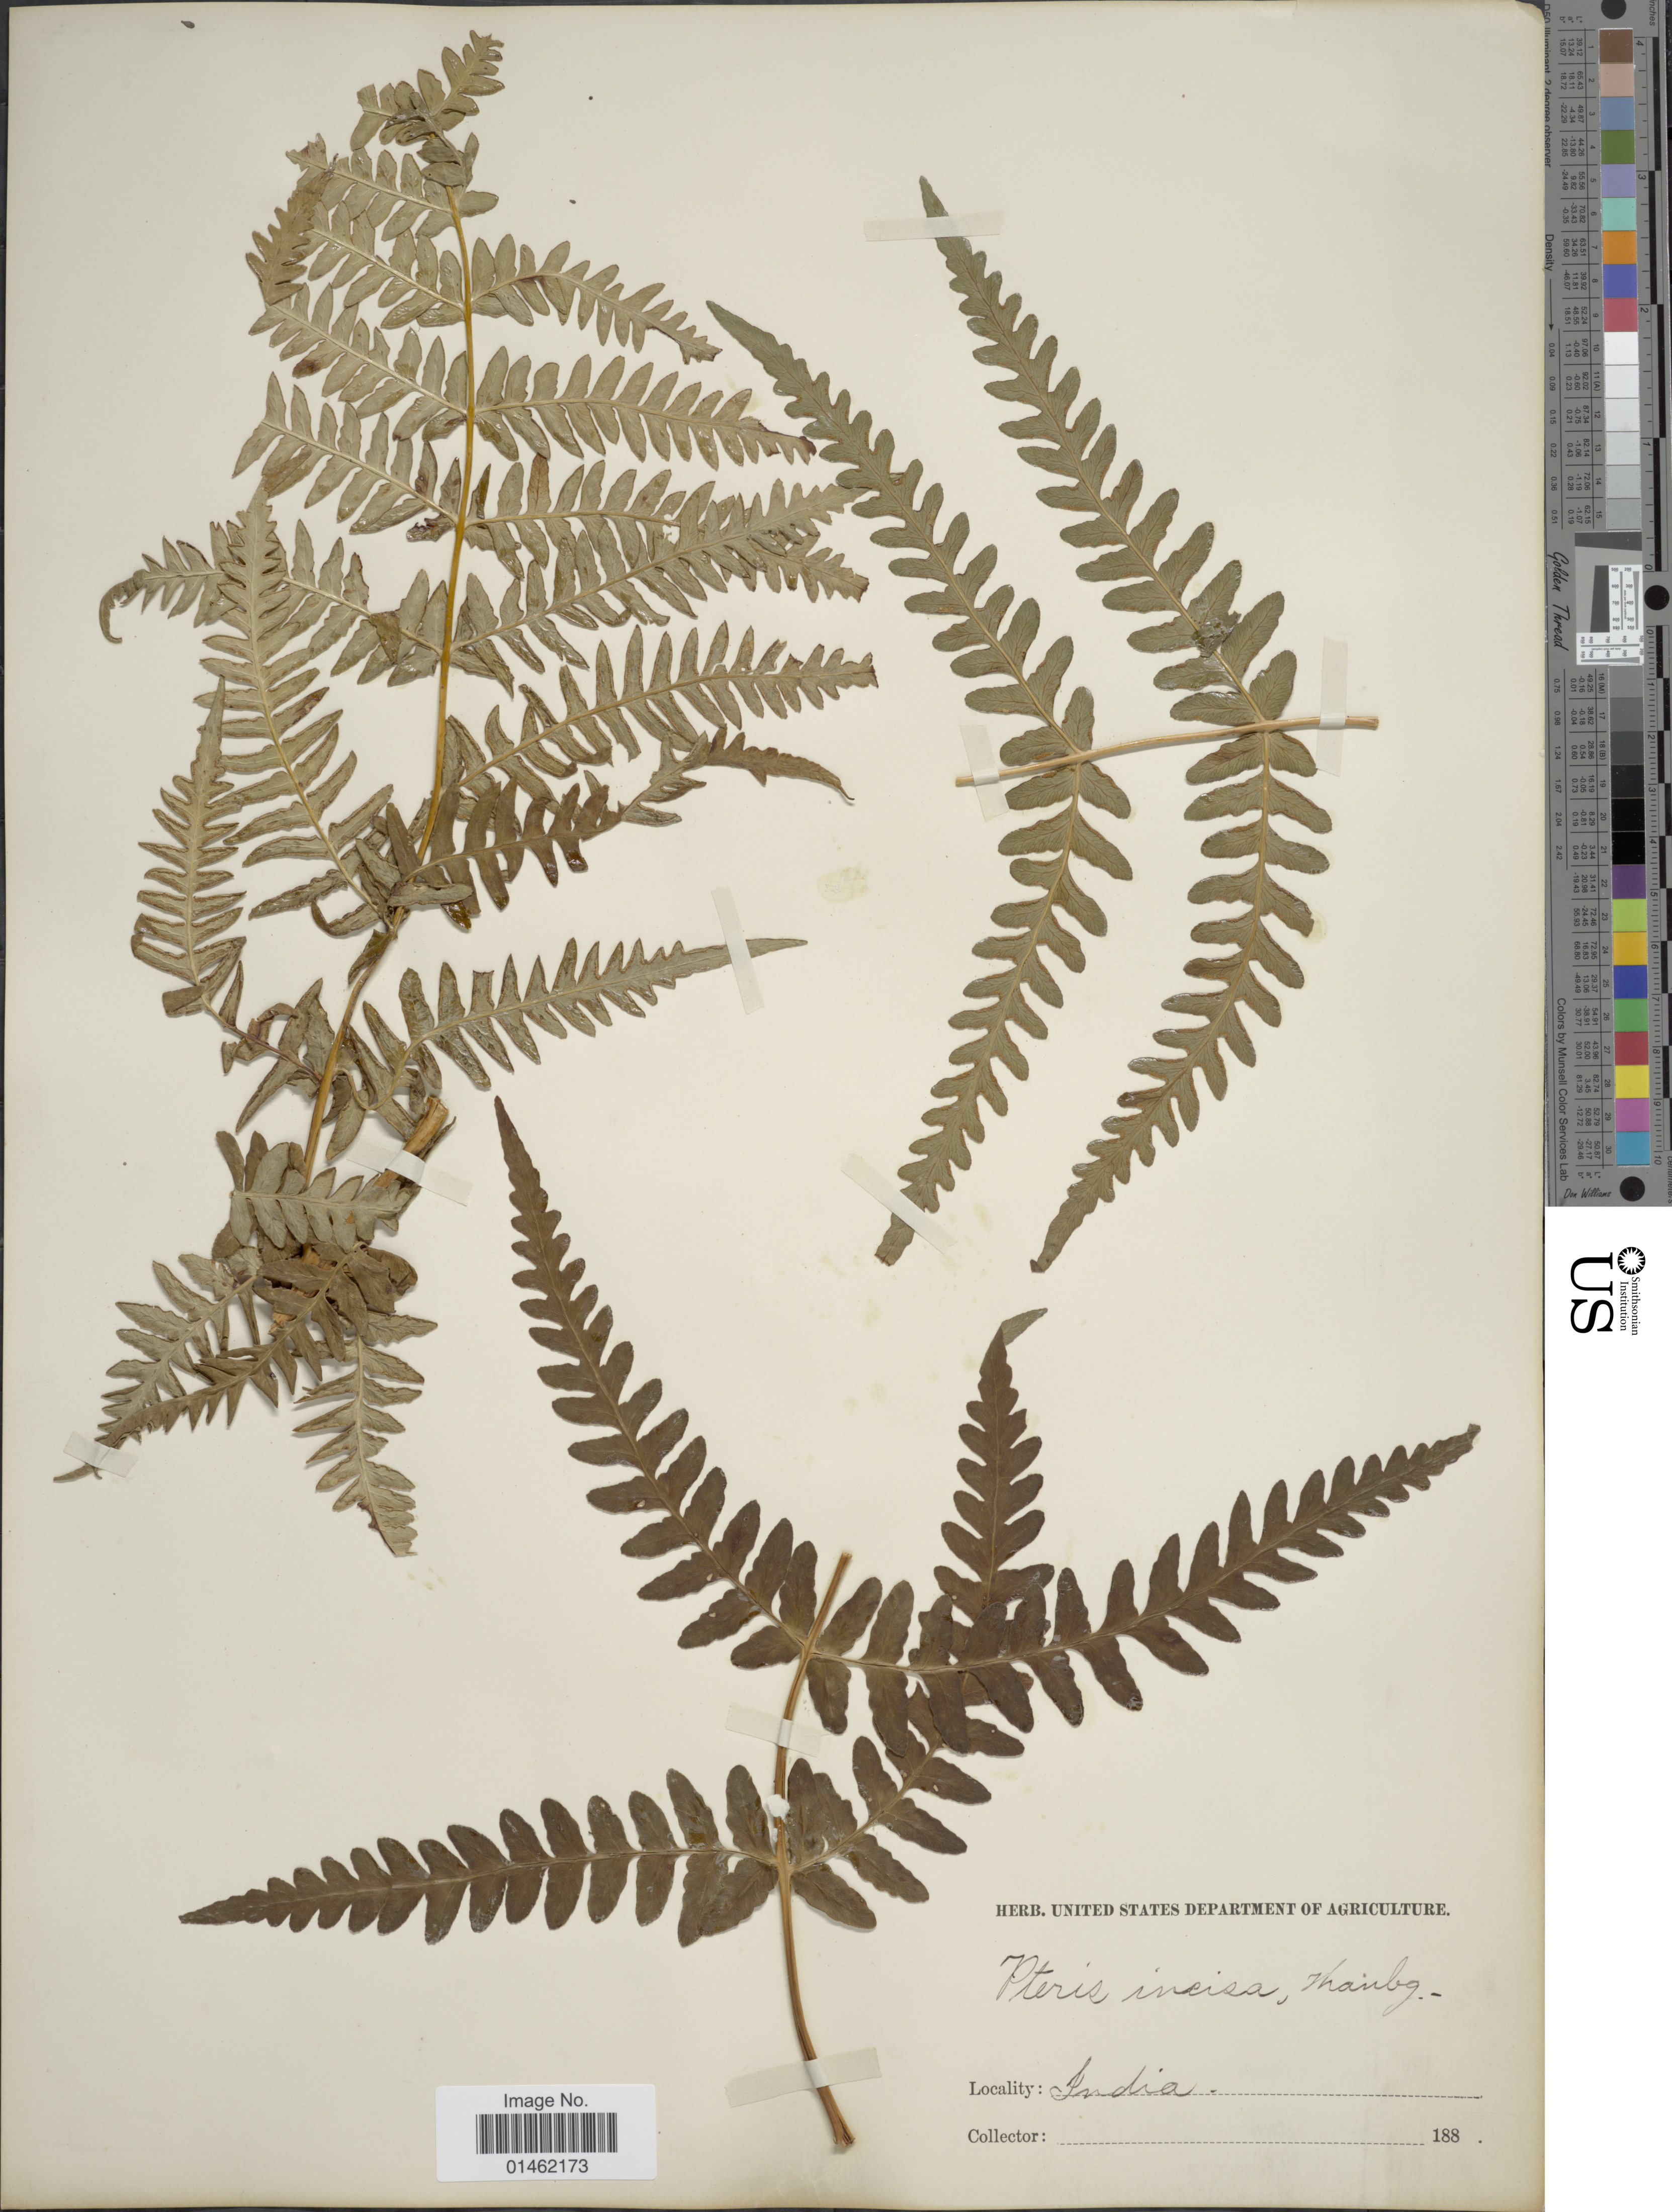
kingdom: Plantae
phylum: Tracheophyta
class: Polypodiopsida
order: Polypodiales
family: Dennstaedtiaceae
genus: Histiopteris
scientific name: Histiopteris incisa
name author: (Thunb.) J. Sm.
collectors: ex herb. USDA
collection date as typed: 188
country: India